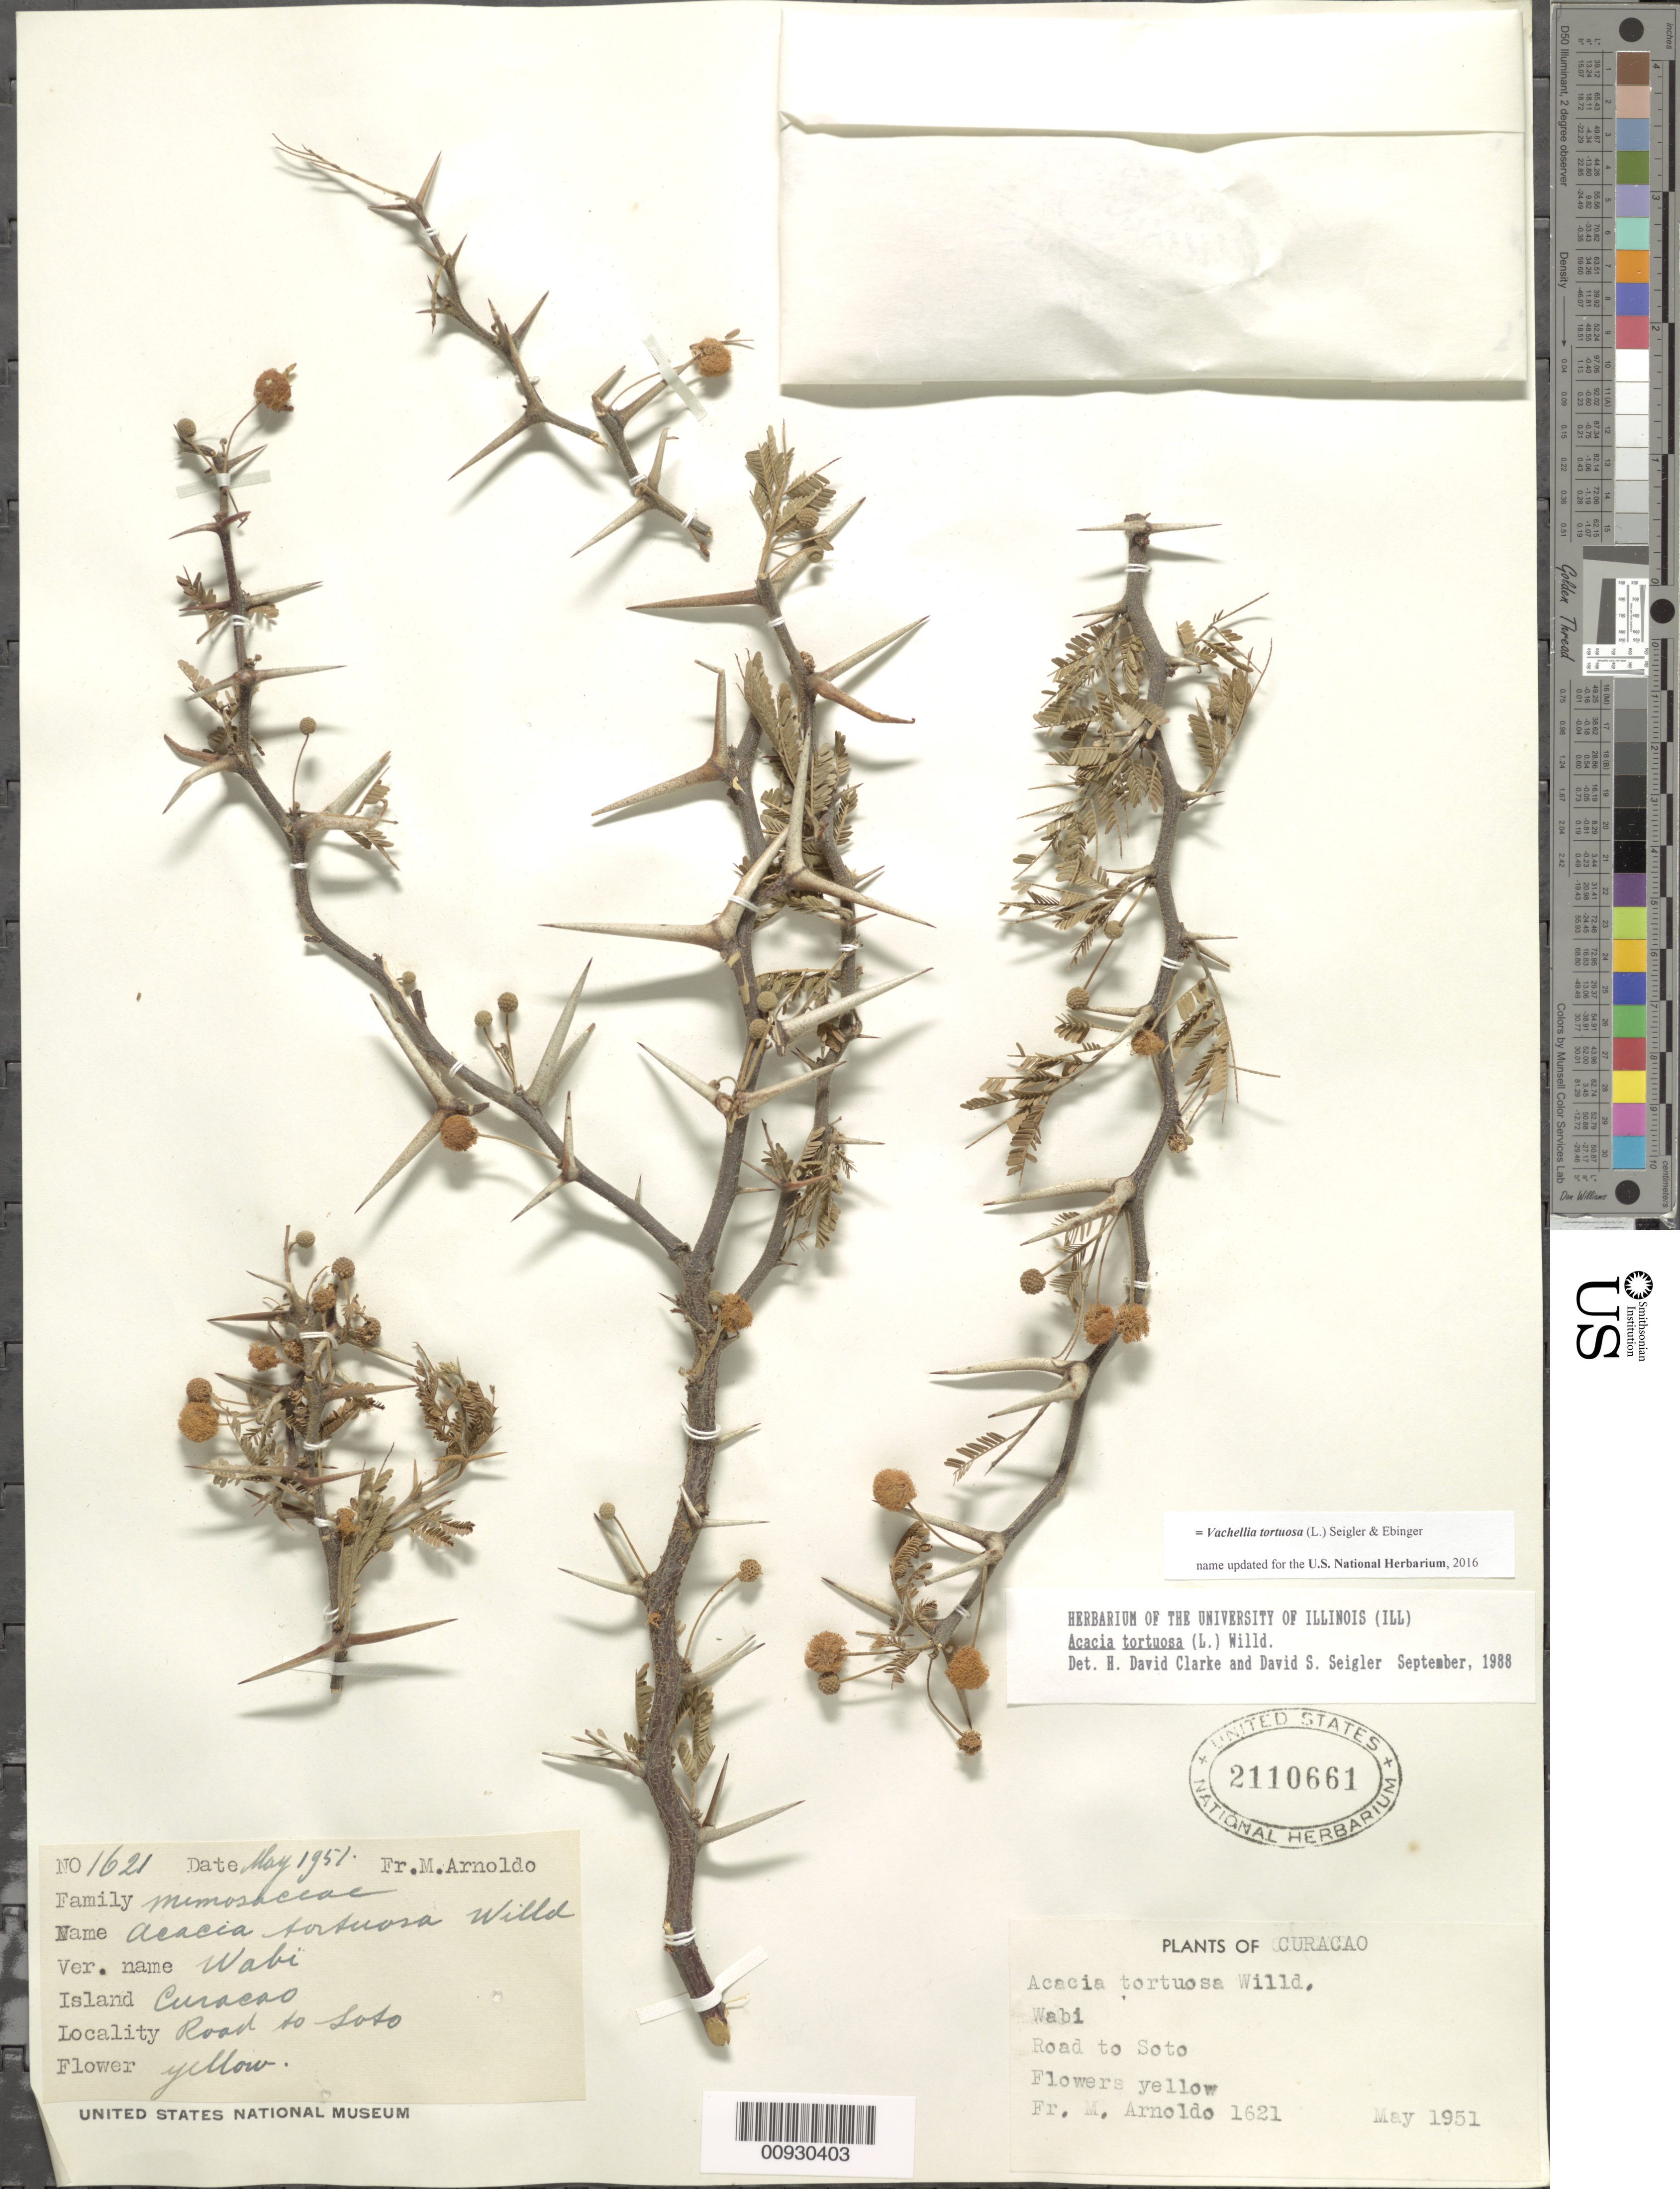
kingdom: Plantae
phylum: Tracheophyta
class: Magnoliopsida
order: Fabales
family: Fabaceae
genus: Vachellia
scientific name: Vachellia tortuosa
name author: (L.) Seigler & Ebinger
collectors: N. Arnoldo-Broeders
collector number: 1621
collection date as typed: May 1951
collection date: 1951-05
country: Curaçao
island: Curaçao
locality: Road to Soto.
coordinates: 0 N, 0 E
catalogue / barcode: US 2110661